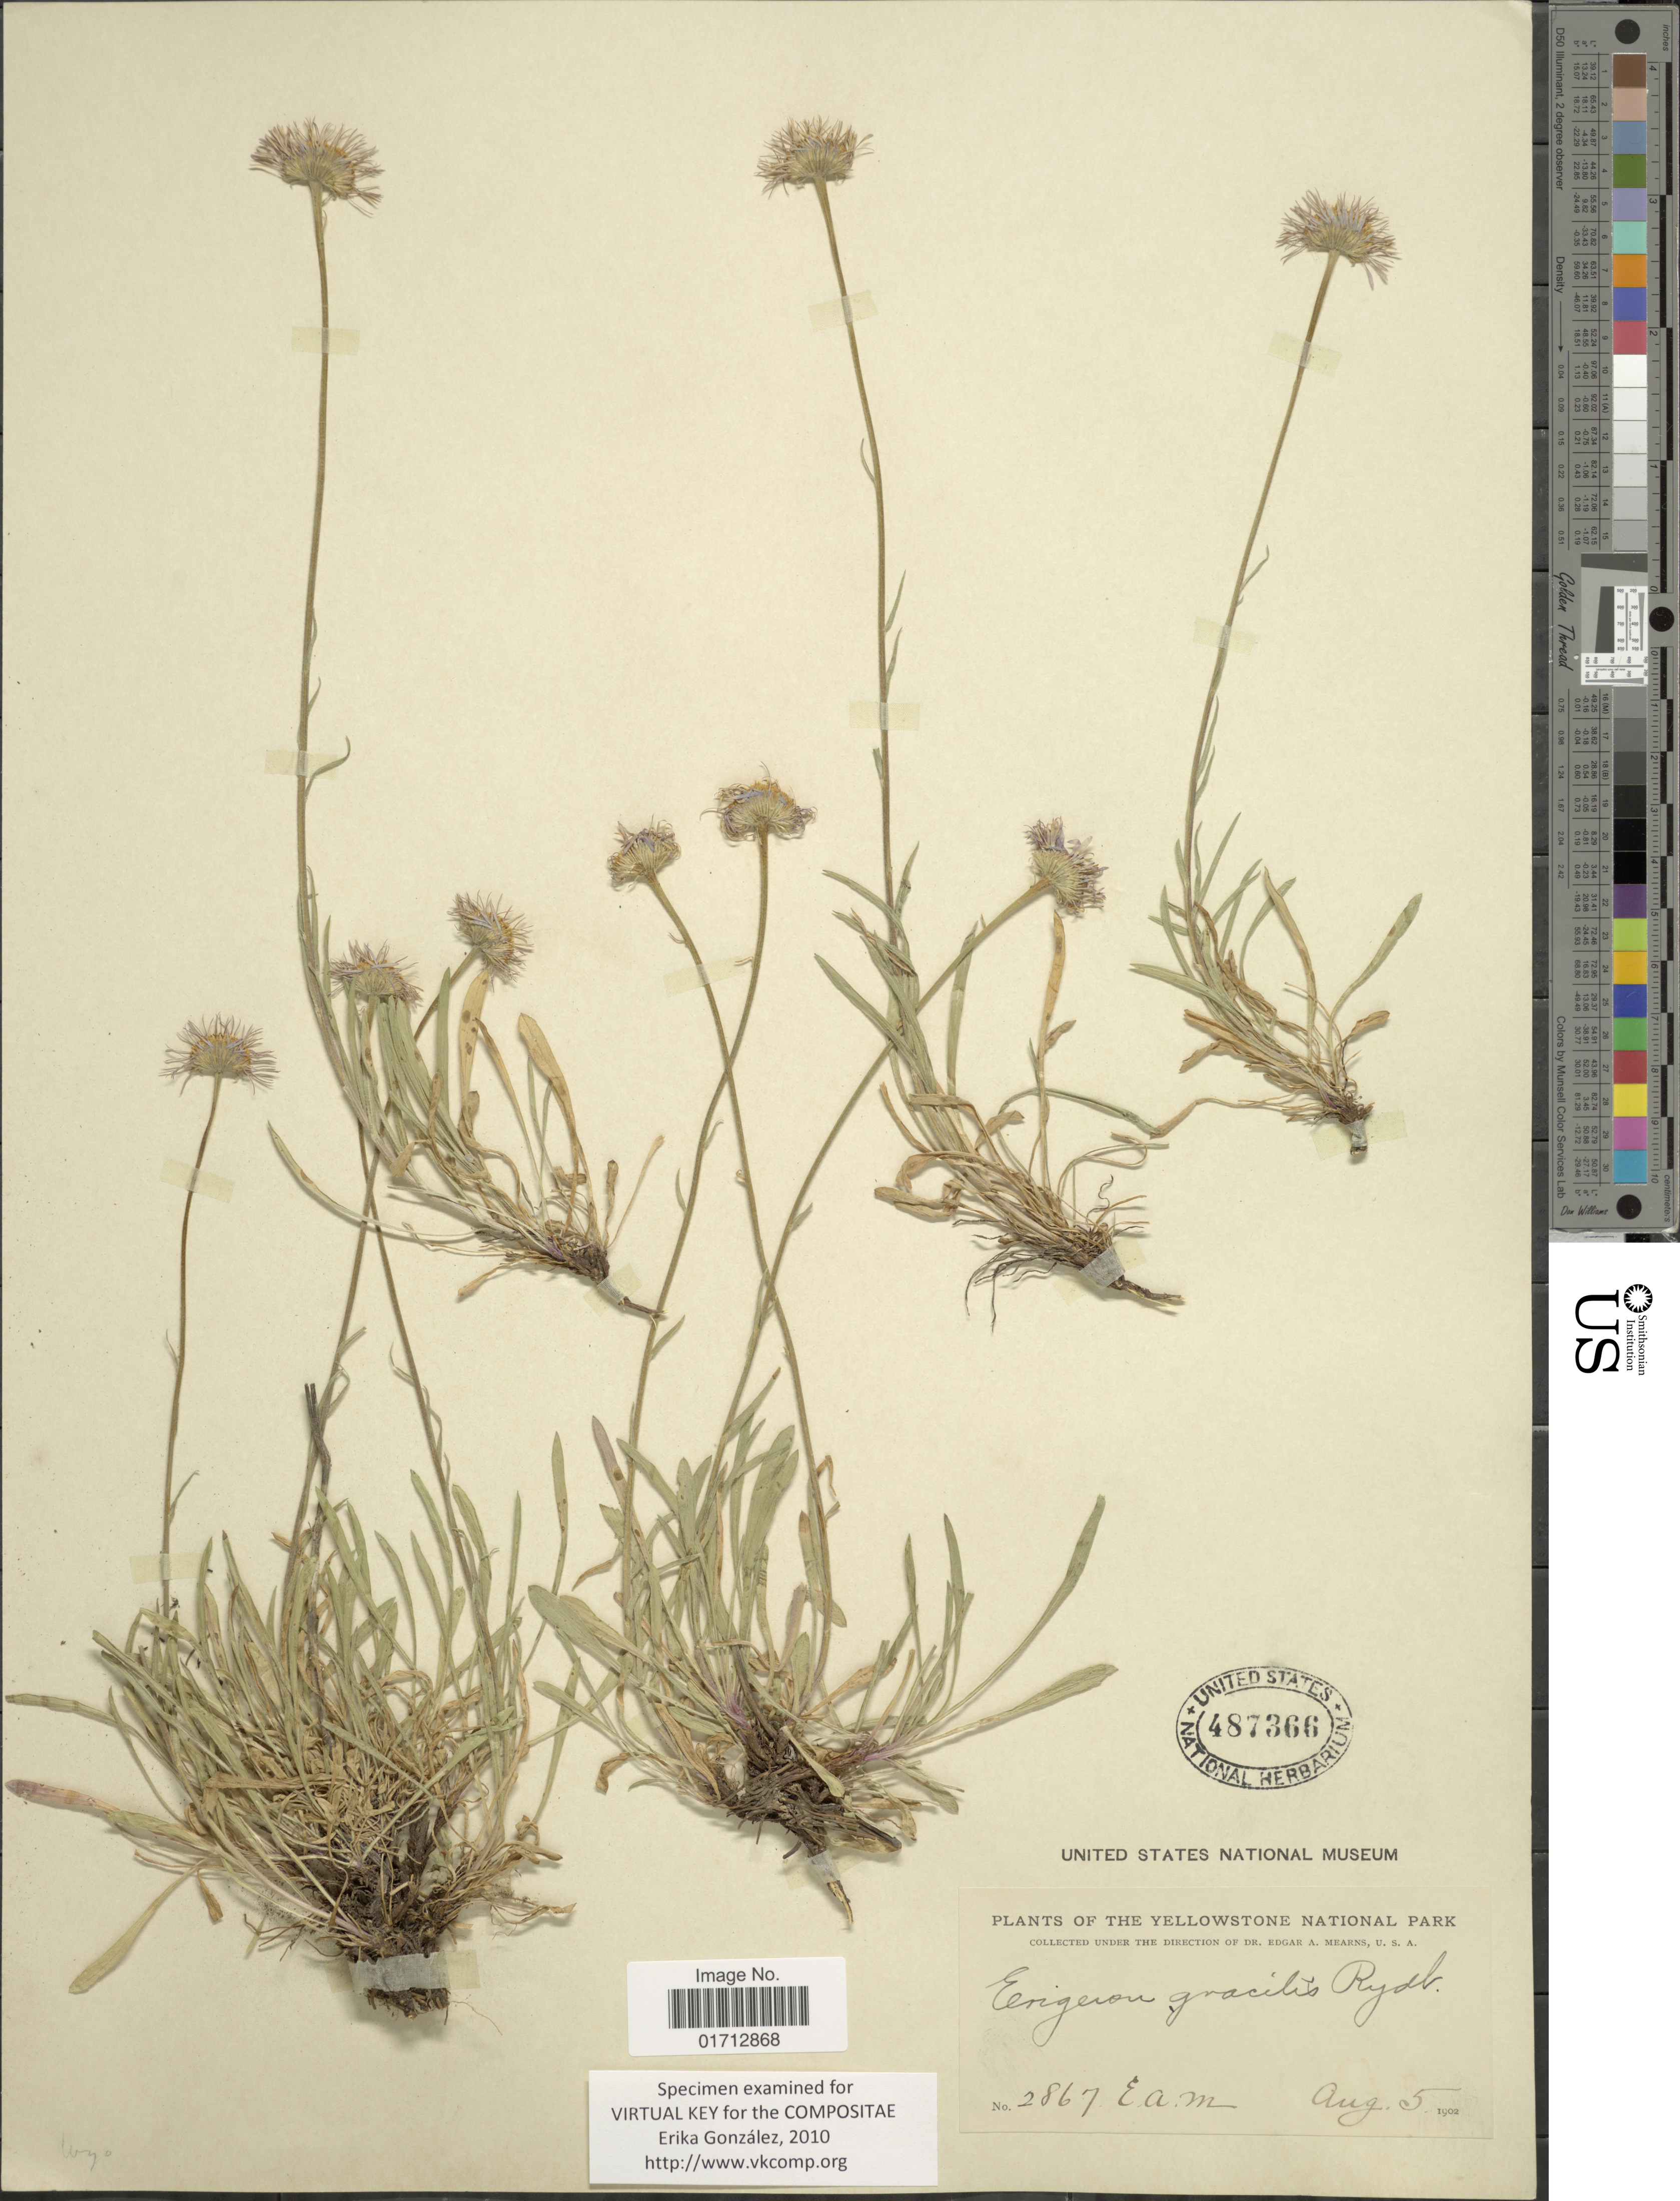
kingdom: Plantae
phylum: Tracheophyta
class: Magnoliopsida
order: Asterales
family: Asteraceae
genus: Erigeron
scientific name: Erigeron gracilis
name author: Rydb.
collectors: E. A. Mearns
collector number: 2867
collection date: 1902-08-05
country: United States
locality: The Yellowstone National Park.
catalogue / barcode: US 487366